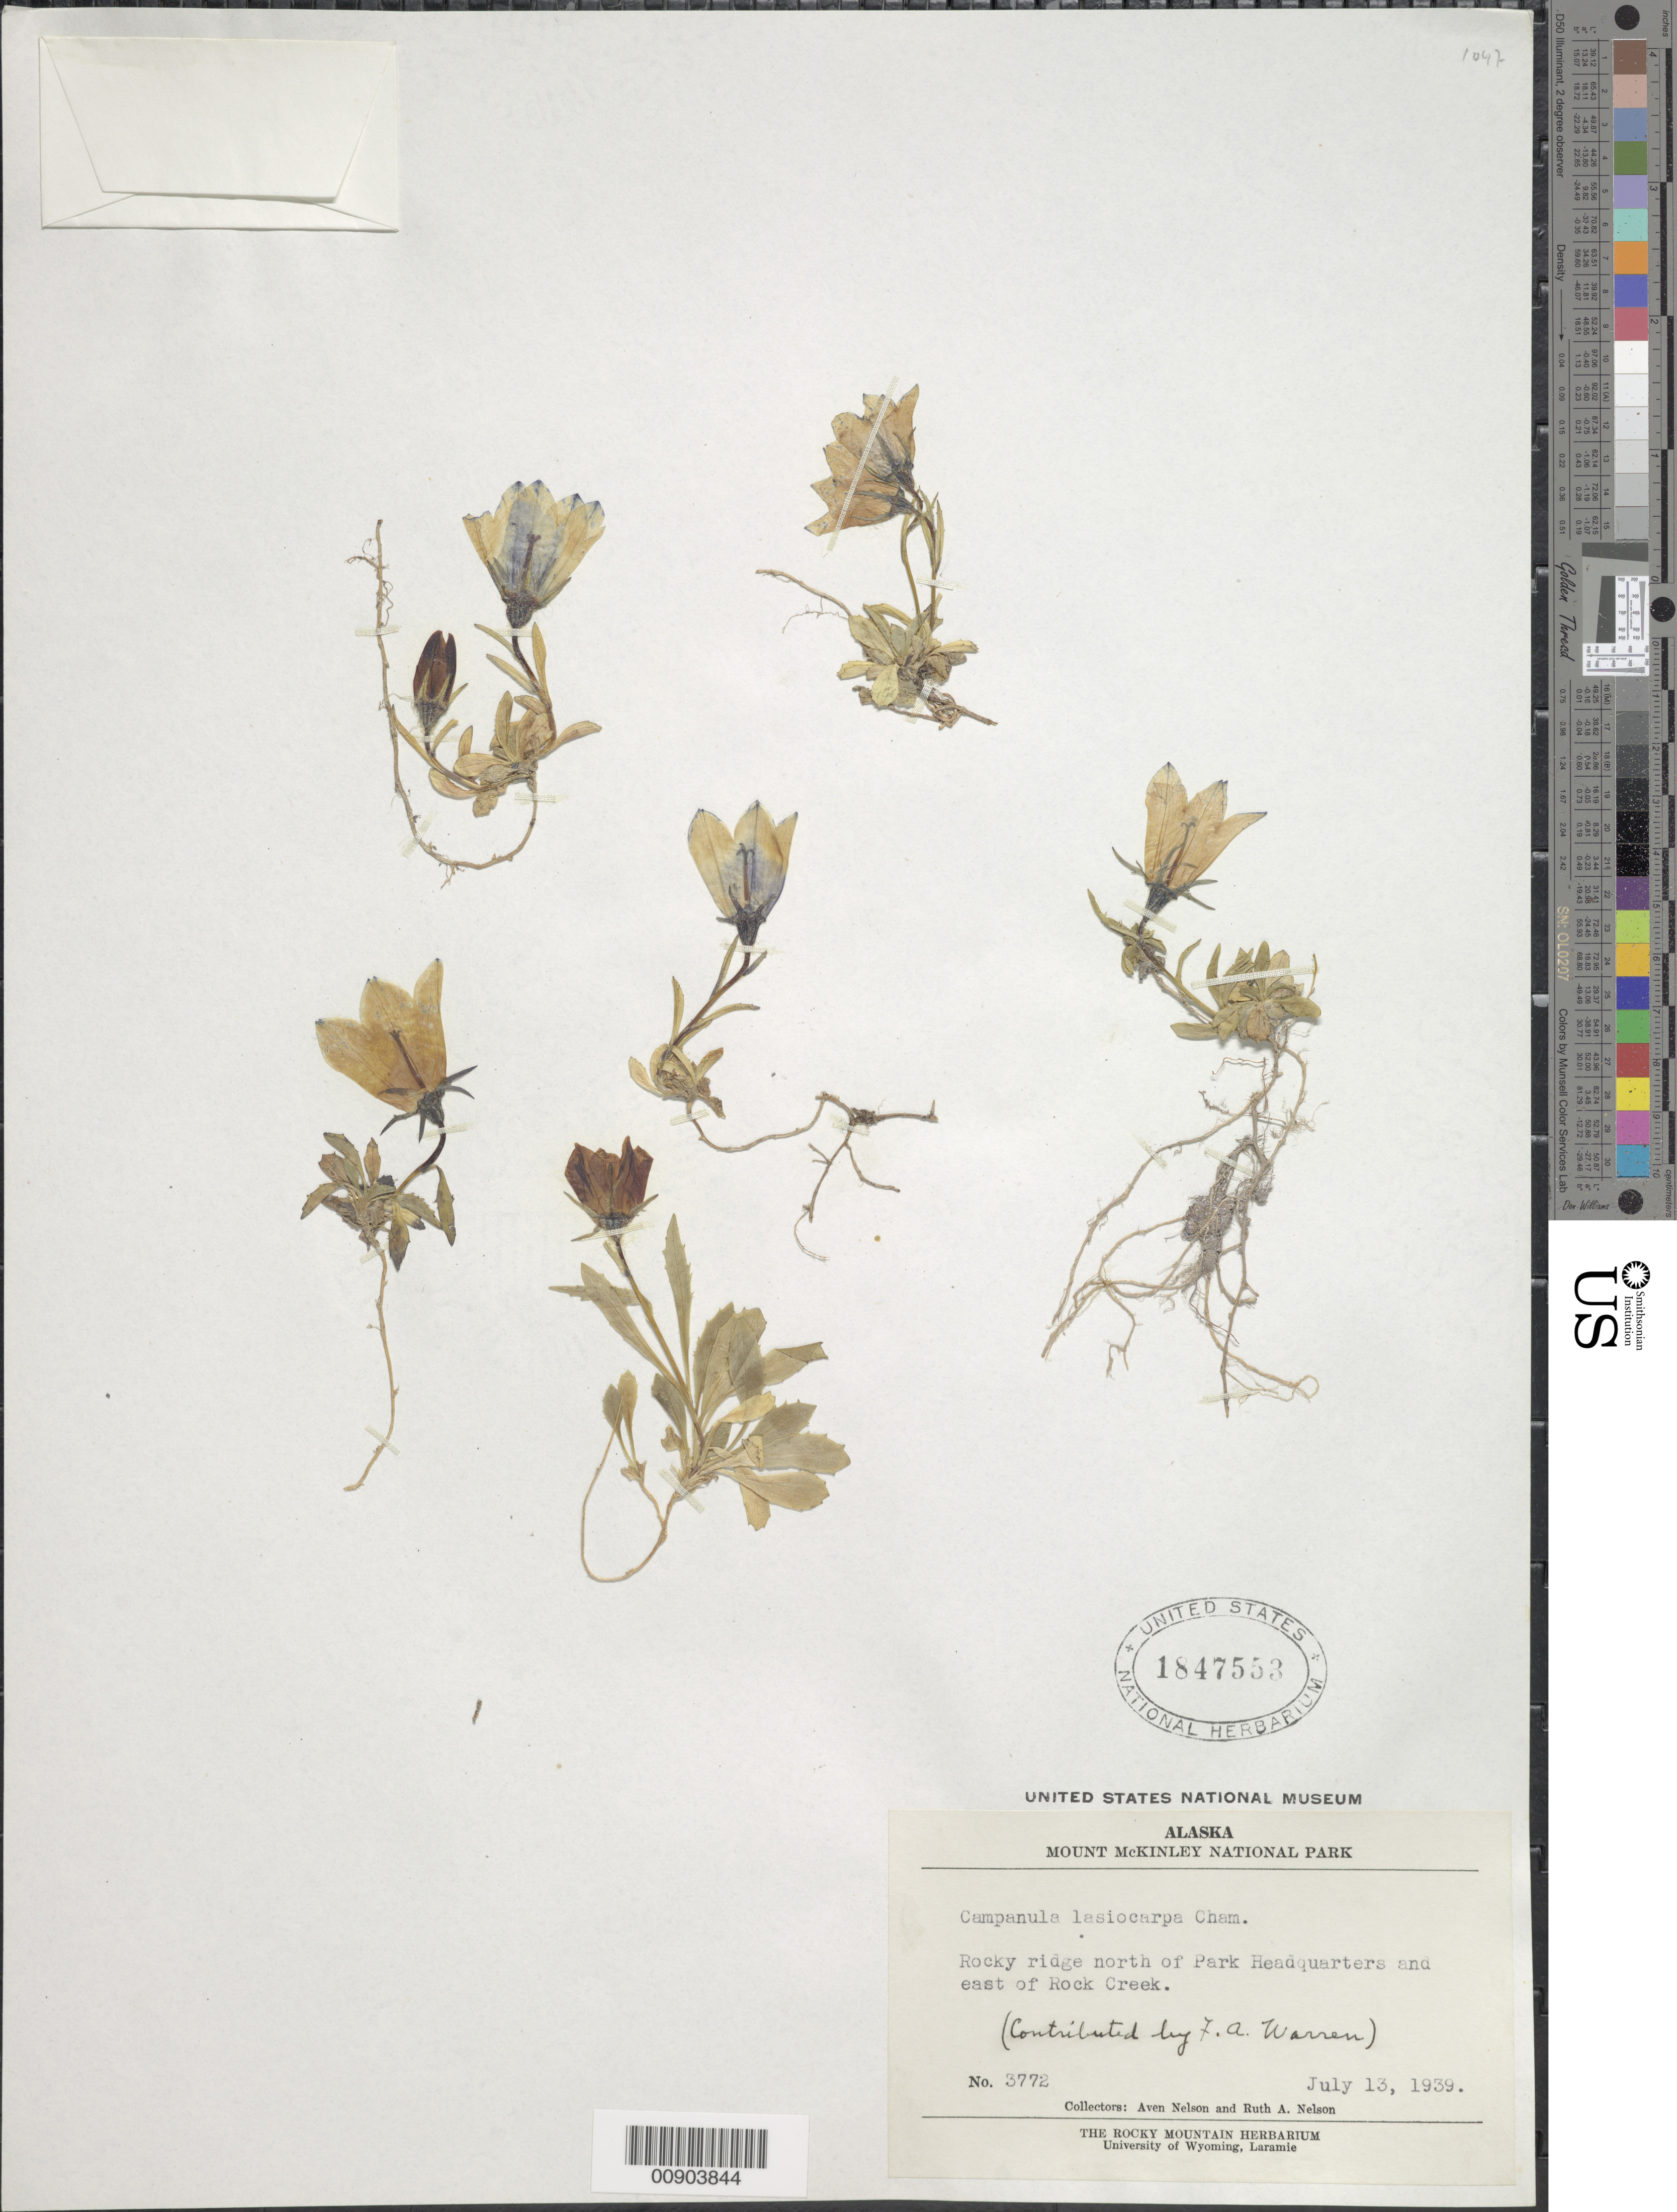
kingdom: Plantae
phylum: Tracheophyta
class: Magnoliopsida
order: Asterales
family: Campanulaceae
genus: Campanula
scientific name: Campanula lasiocarpa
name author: Cham.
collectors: A. Nelson & R. A. Nelson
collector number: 3772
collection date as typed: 13 Jul 1939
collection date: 1939-07-13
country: United States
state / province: Alaska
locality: Mt. McKinley National Park, north of Park Headquarters and east of Rock Creek.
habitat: Rocky ridge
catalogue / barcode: US 1847553